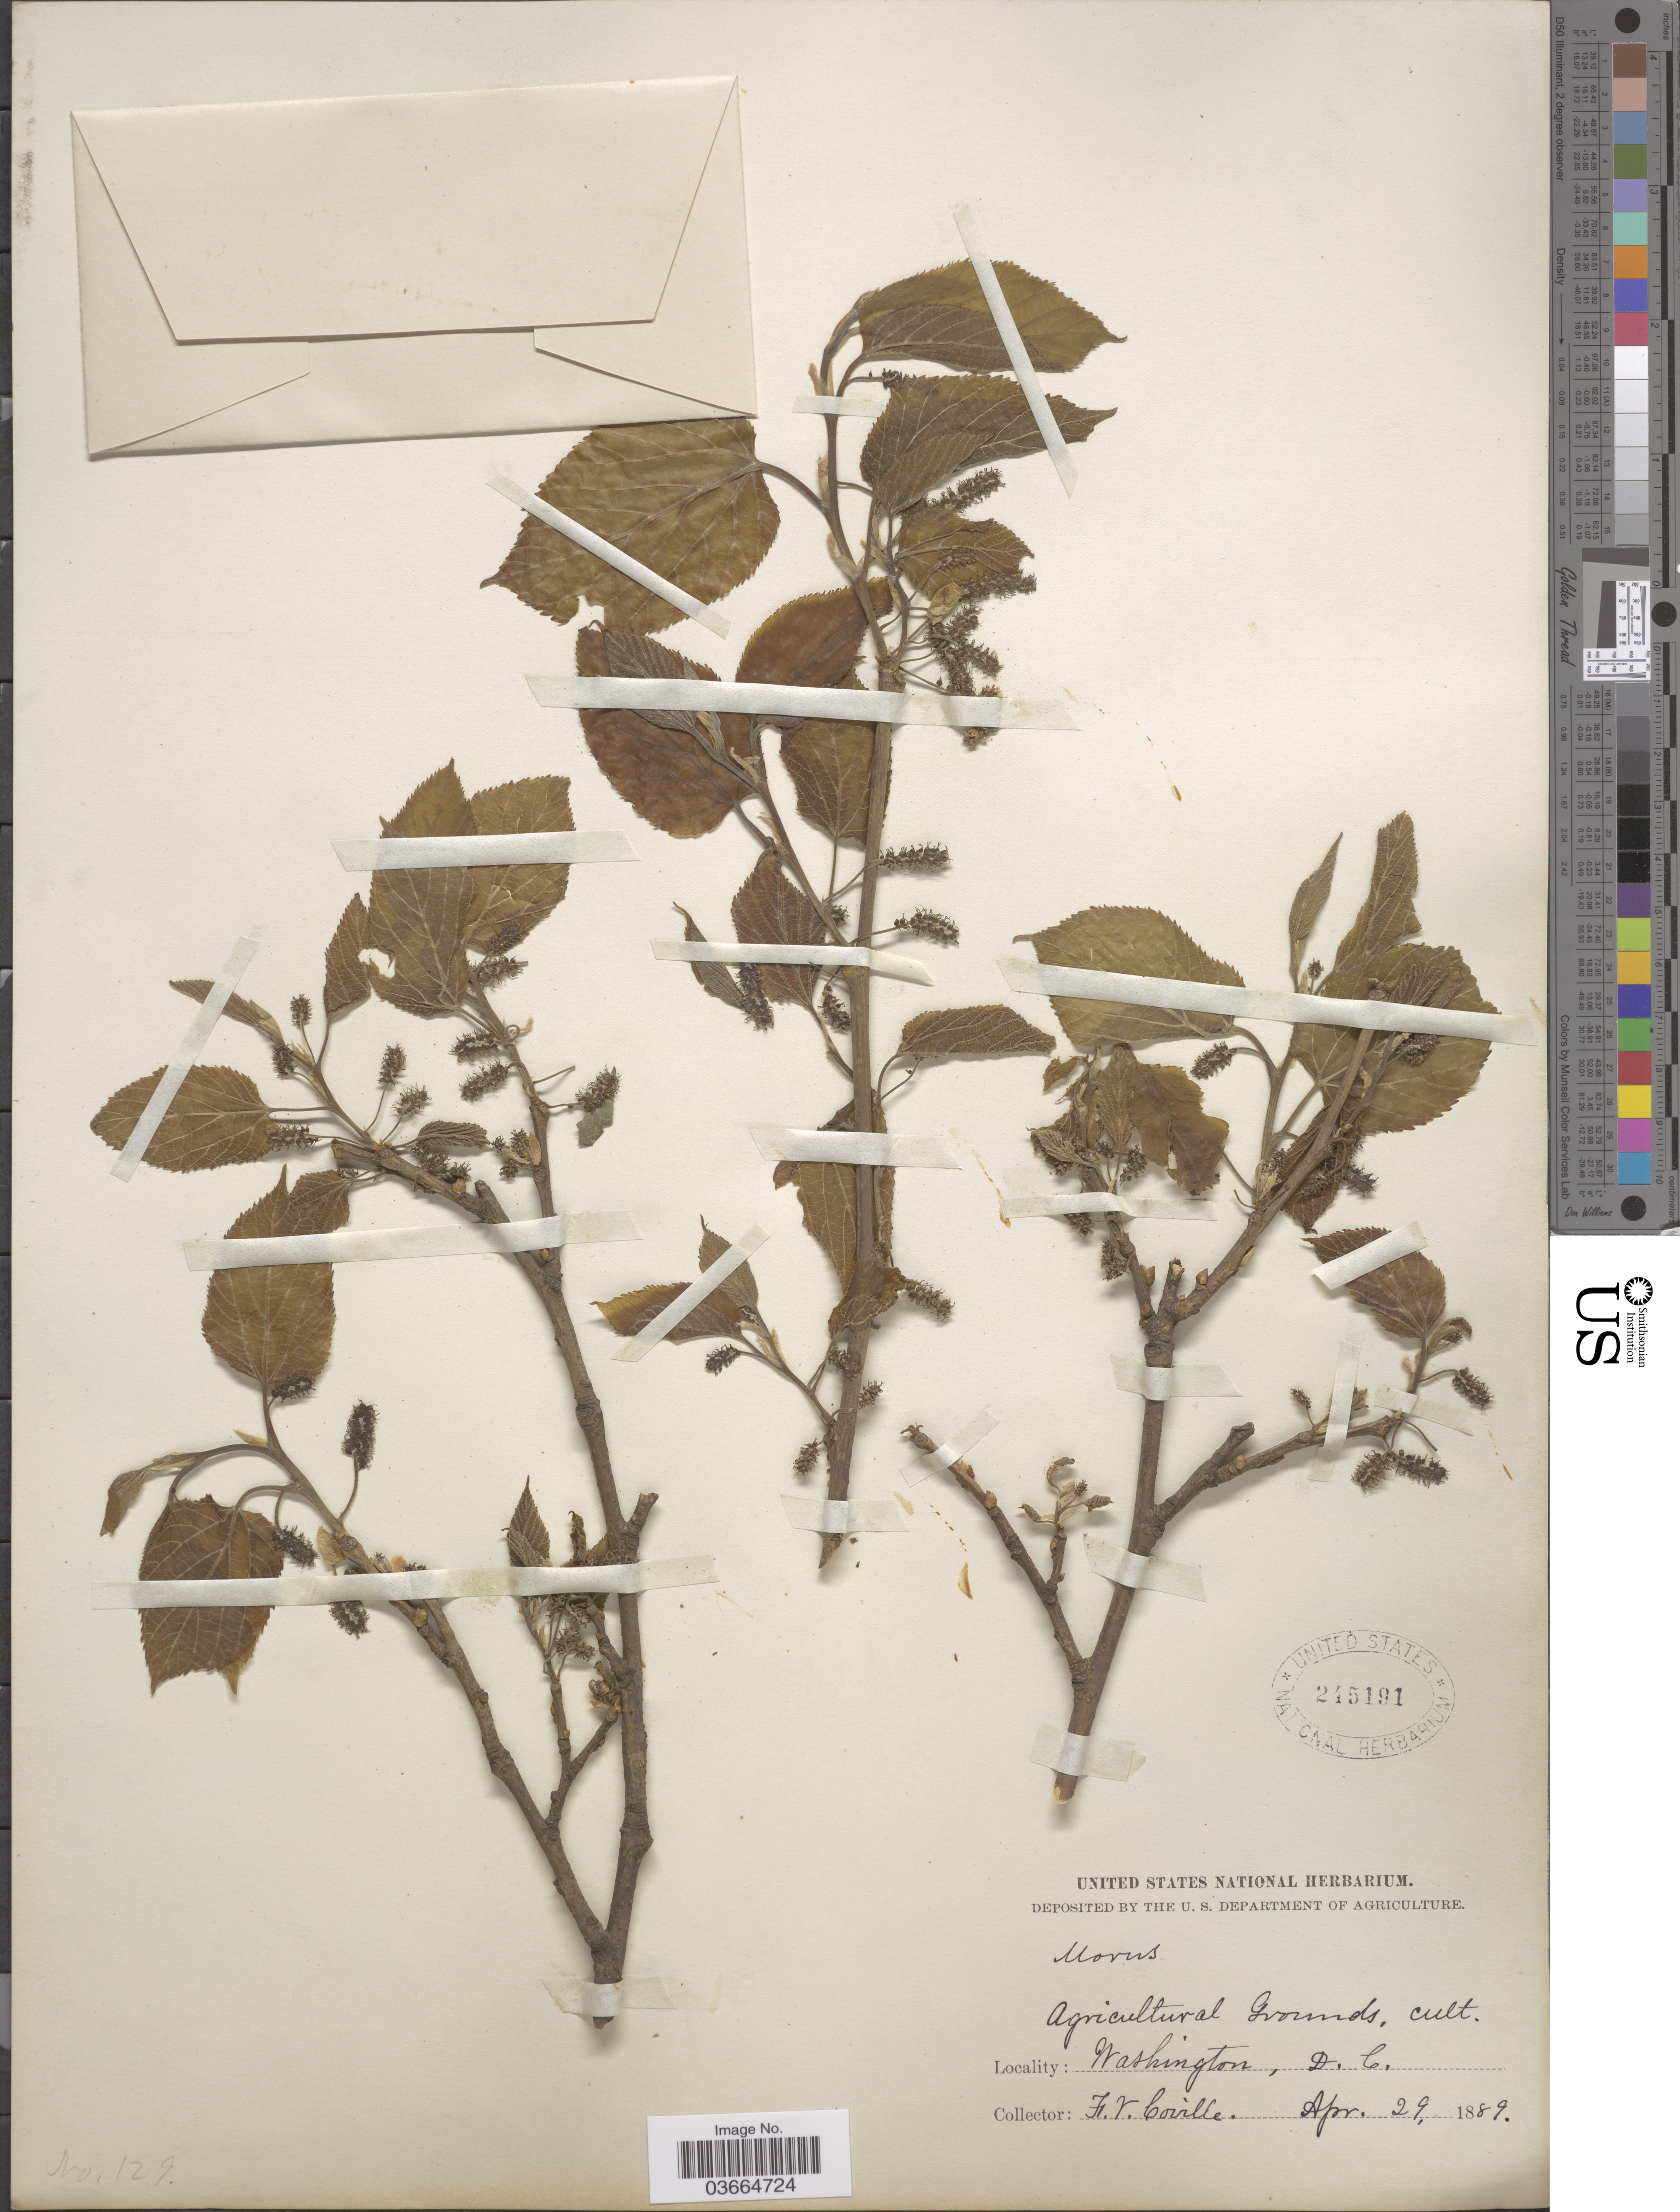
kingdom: Plantae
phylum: Tracheophyta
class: Magnoliopsida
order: Rosales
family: Moraceae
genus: Morus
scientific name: Morus sp.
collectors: F. V. Coville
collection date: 1889-04-29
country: United States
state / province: District of Columbia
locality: Agricultural Grounds. Washington, D.C.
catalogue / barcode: US 245191